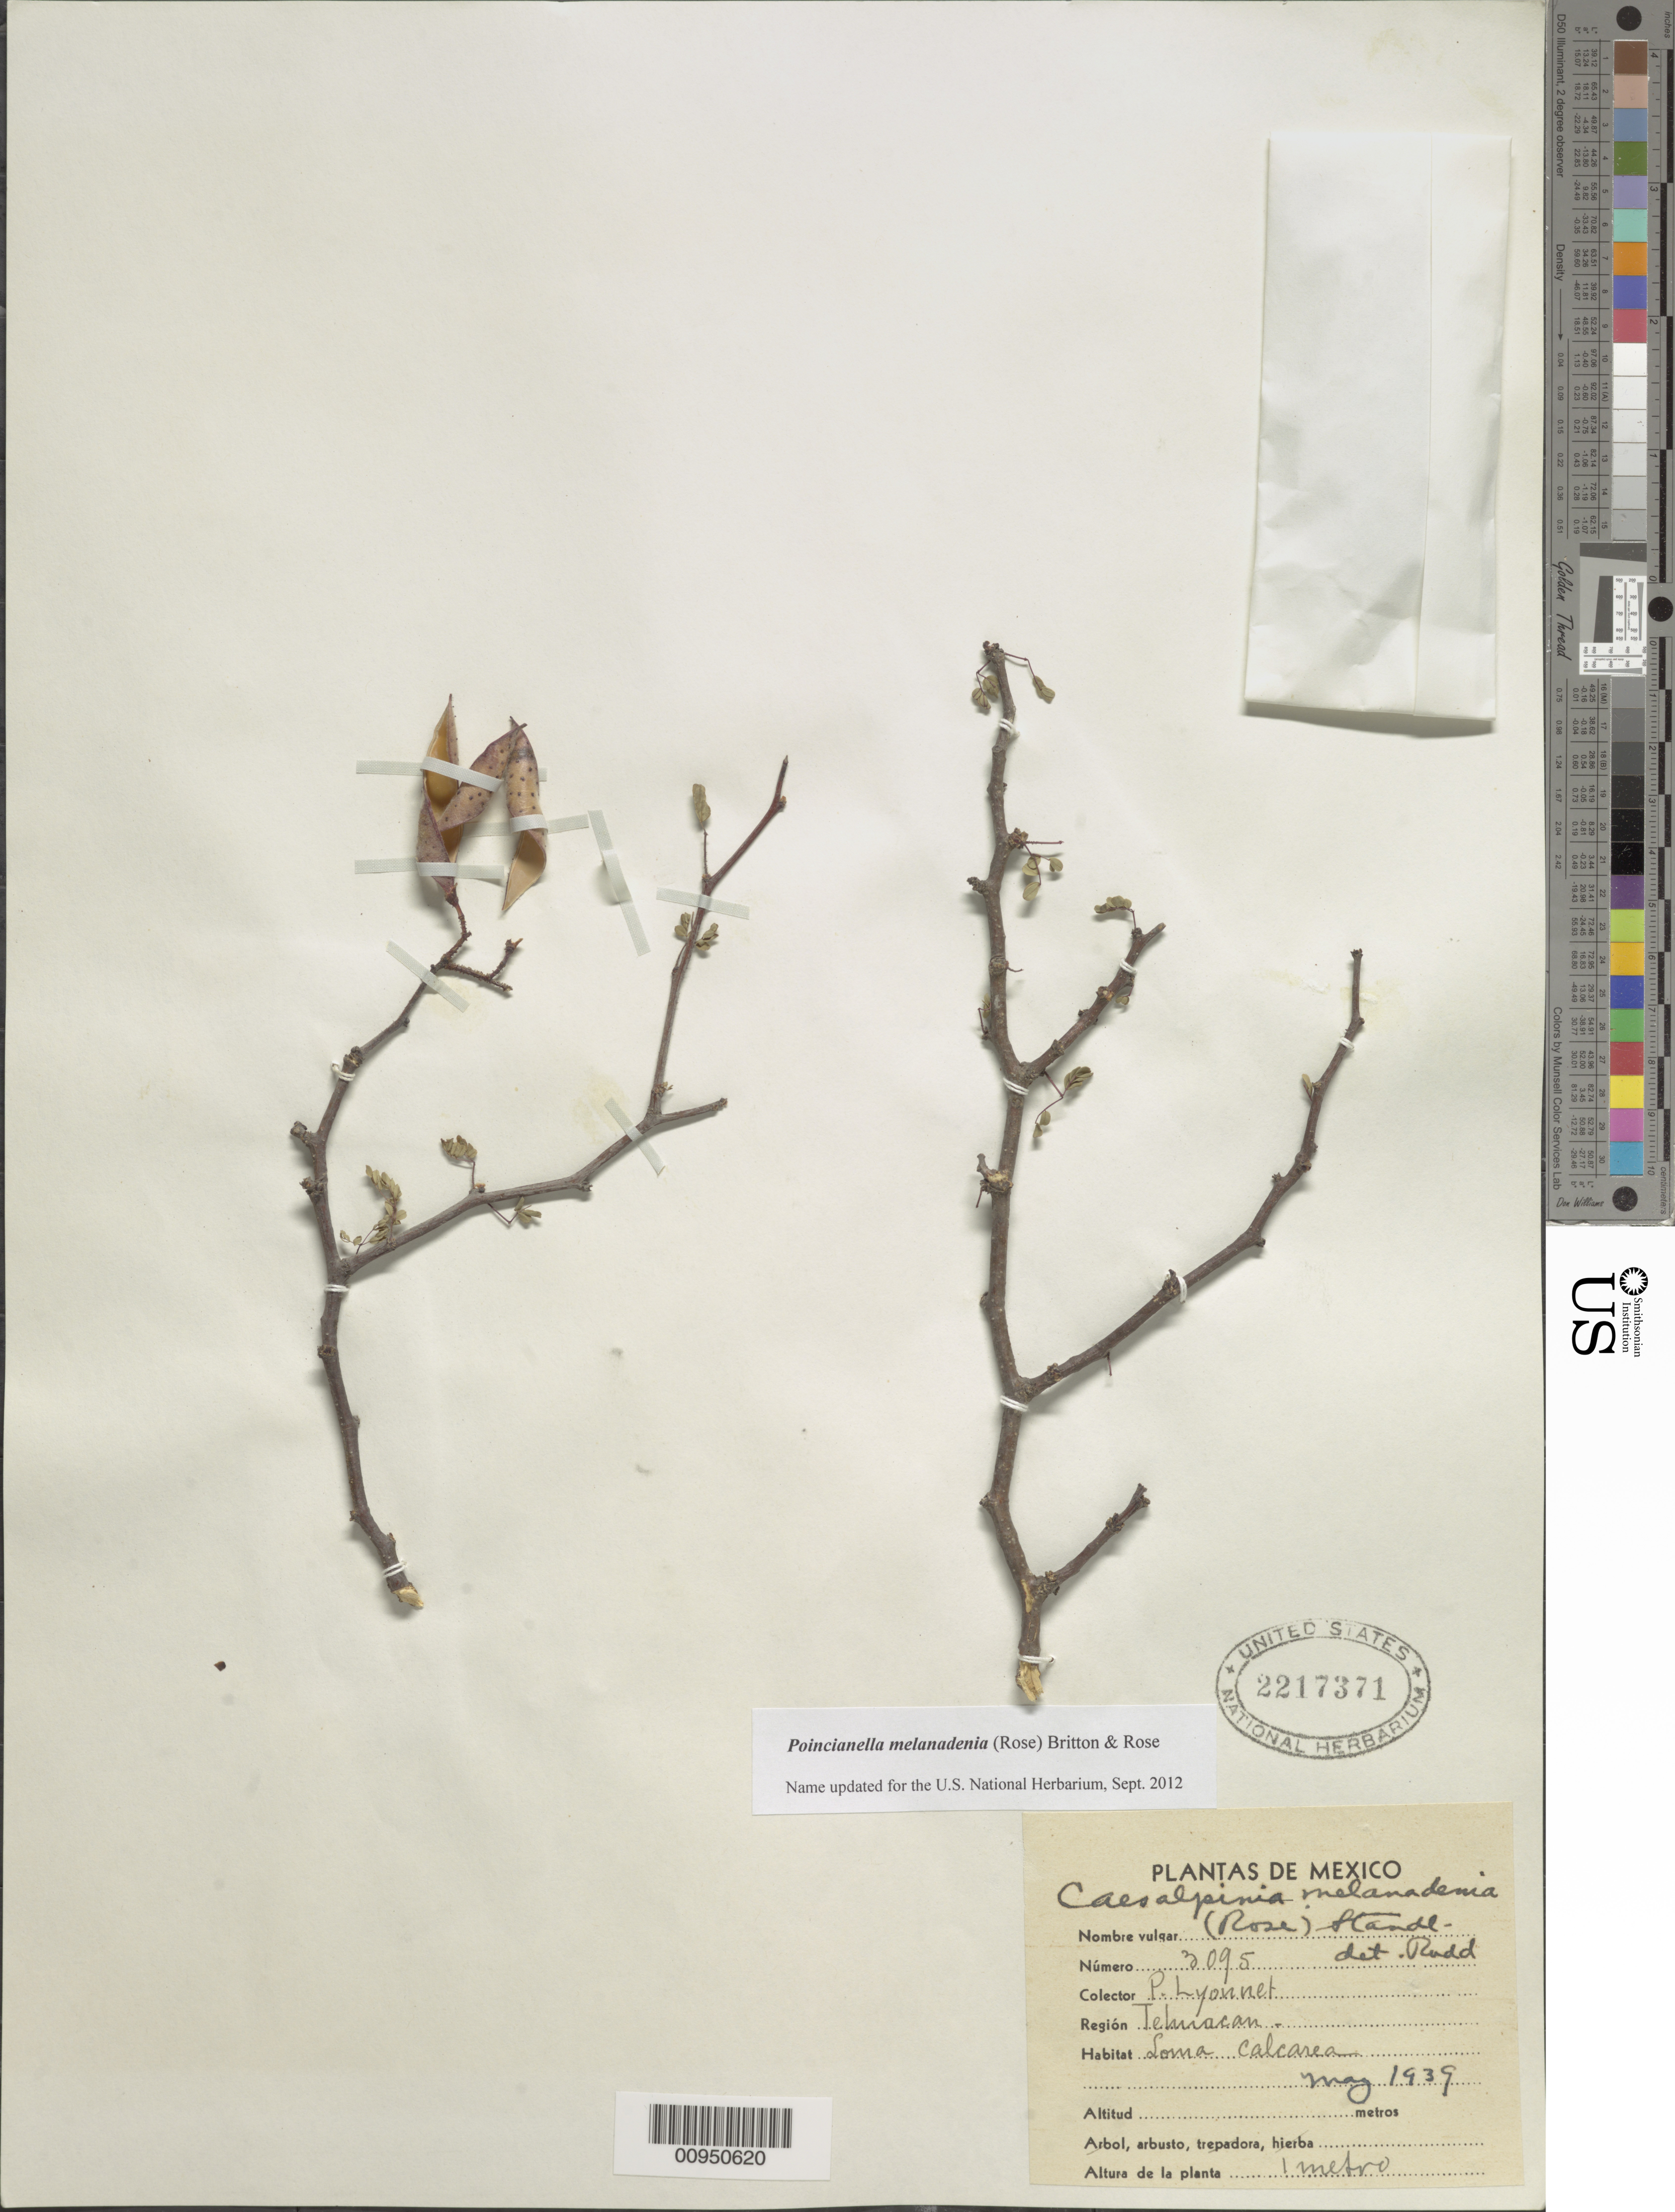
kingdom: Plantae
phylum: Tracheophyta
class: Magnoliopsida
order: Fabales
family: Fabaceae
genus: Erythrostemon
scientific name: Erythrostemon malanadenius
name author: (Rose) Gagnon & G.P. Lewis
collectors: Bro. E. Lyonnet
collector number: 3095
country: Mexico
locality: Tehuacan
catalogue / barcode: US 2217371